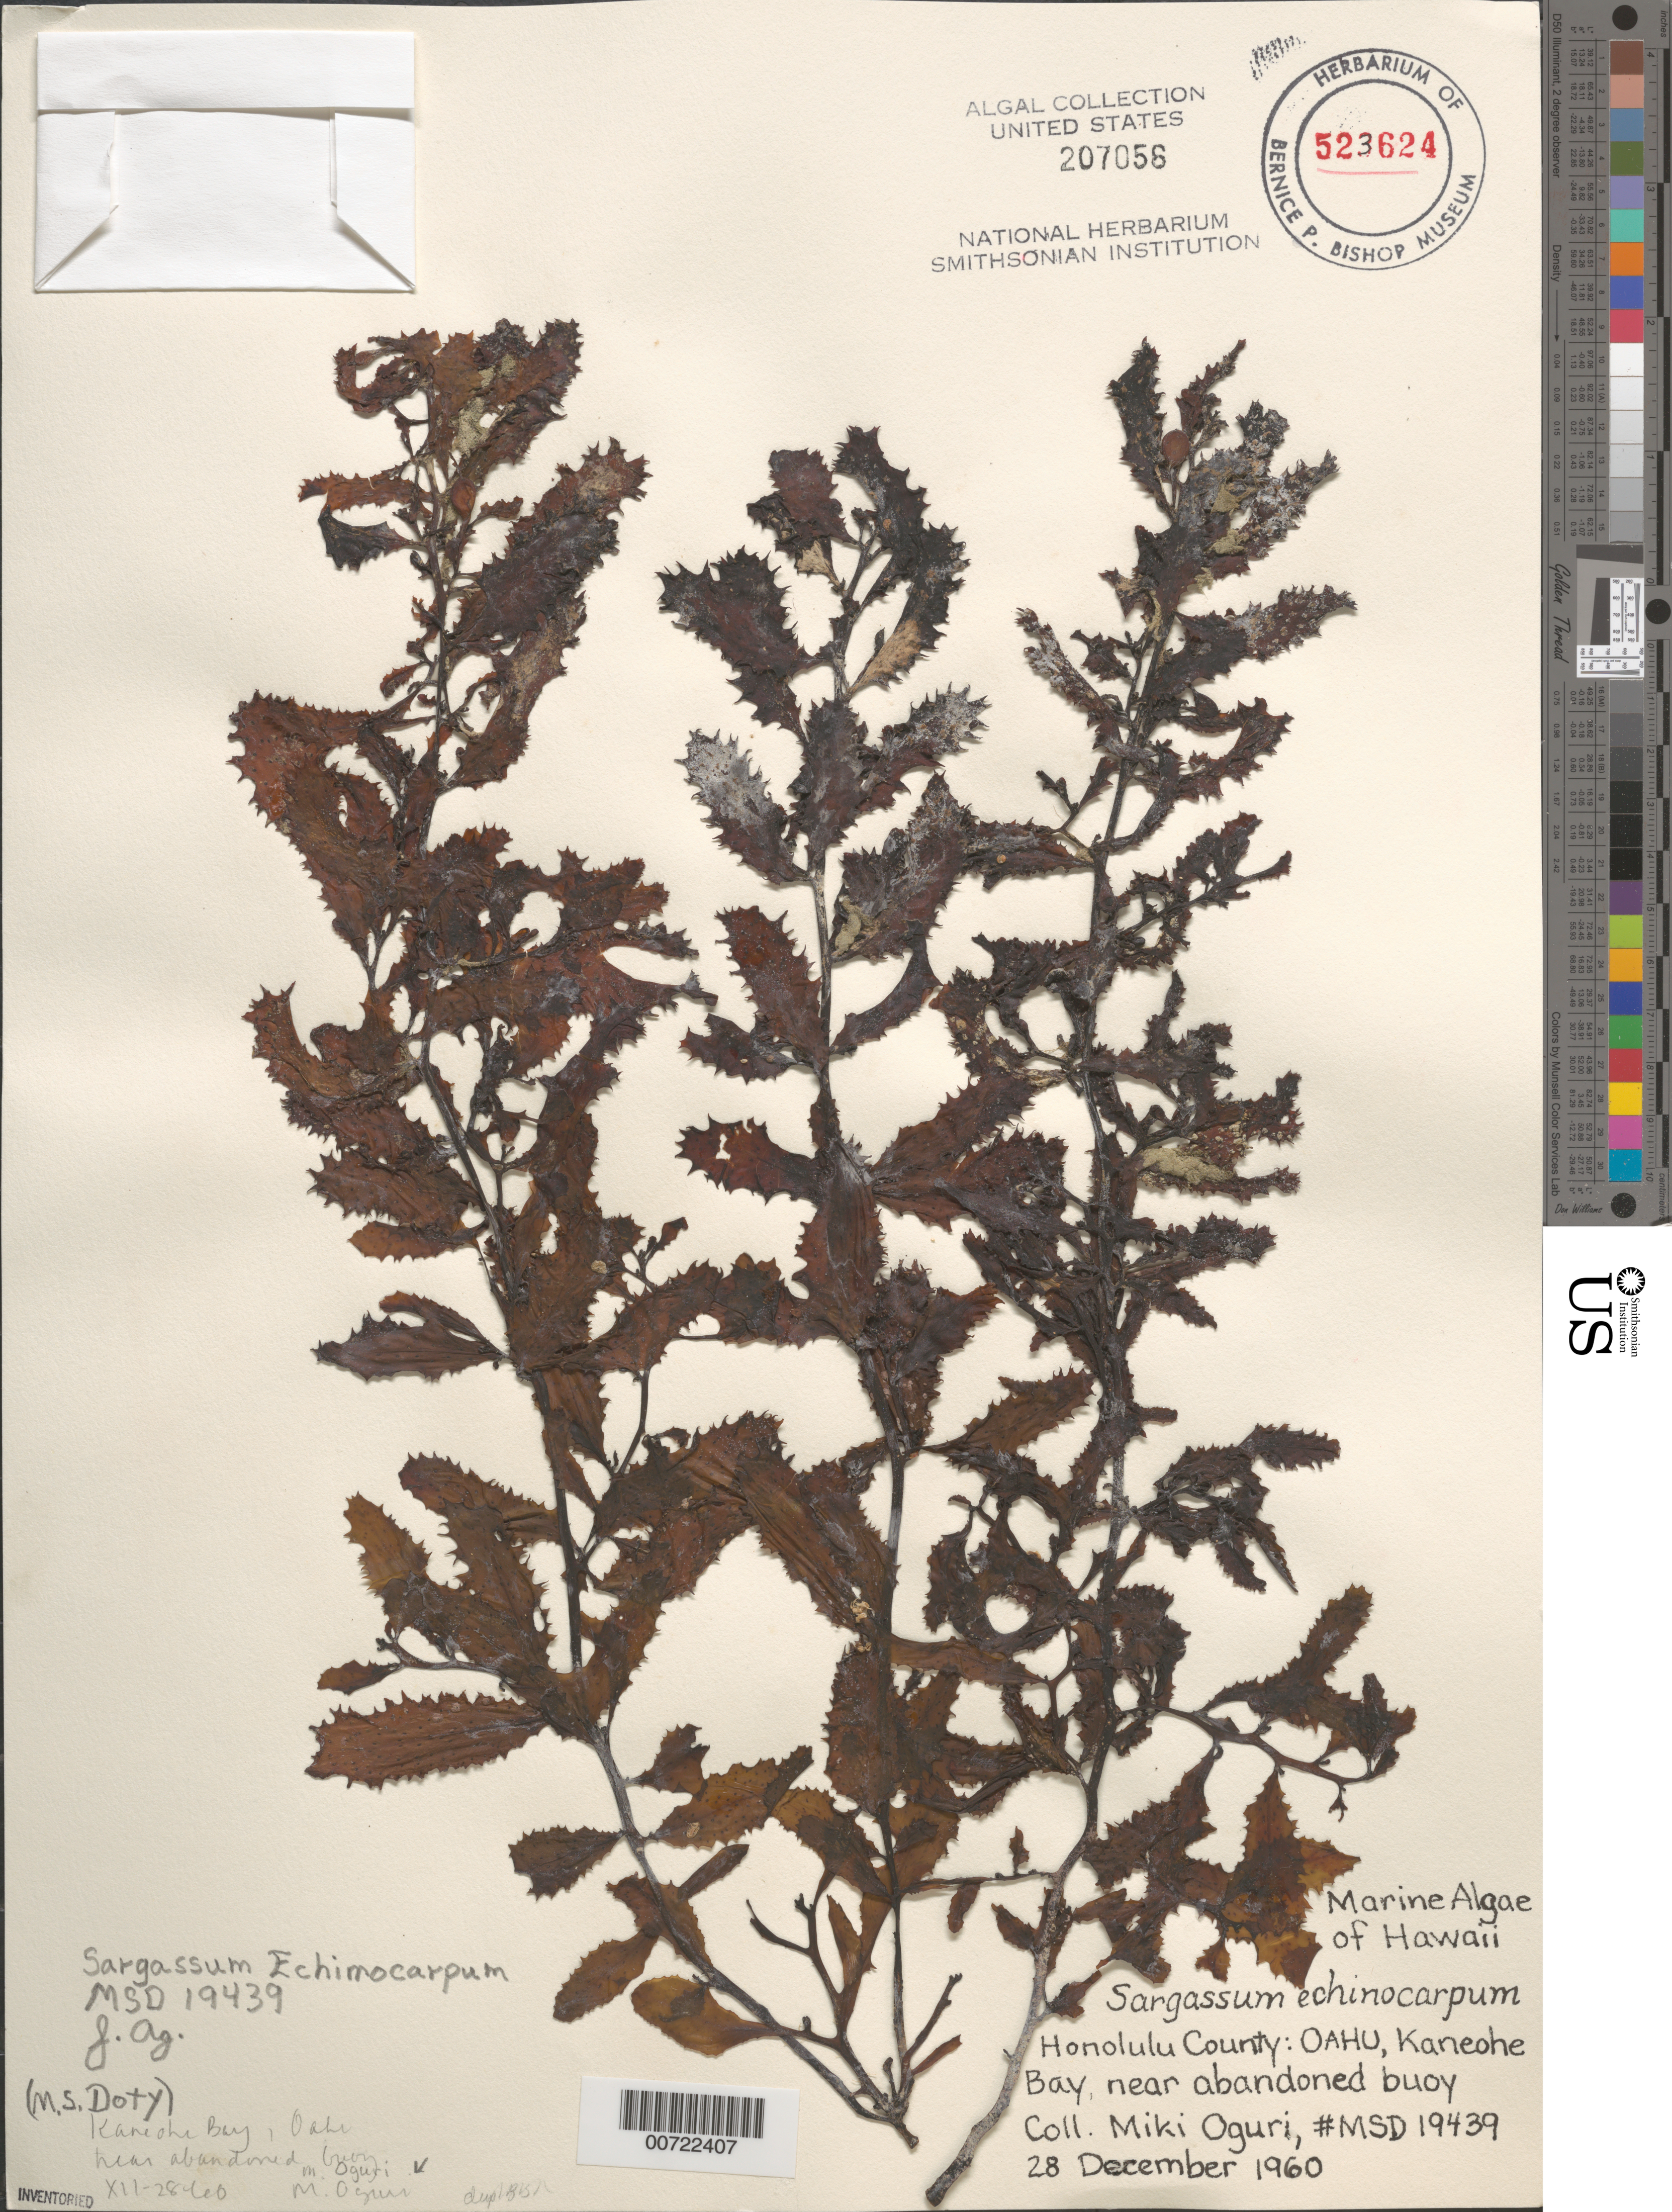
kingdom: Chromista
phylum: Ochrophyta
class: Phaeophyceae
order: Fucales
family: Sargassaceae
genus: Sargassum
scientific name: Sargassum aquifolium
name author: (Turner) C. Agardh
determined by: Algae name updating Project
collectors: M. Oguri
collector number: MSD 19439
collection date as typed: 28 Dec 1960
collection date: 1960-12-28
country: United States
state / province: Hawaii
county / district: Honolulu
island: Oahu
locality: Kaneohe Bay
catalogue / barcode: US 207056